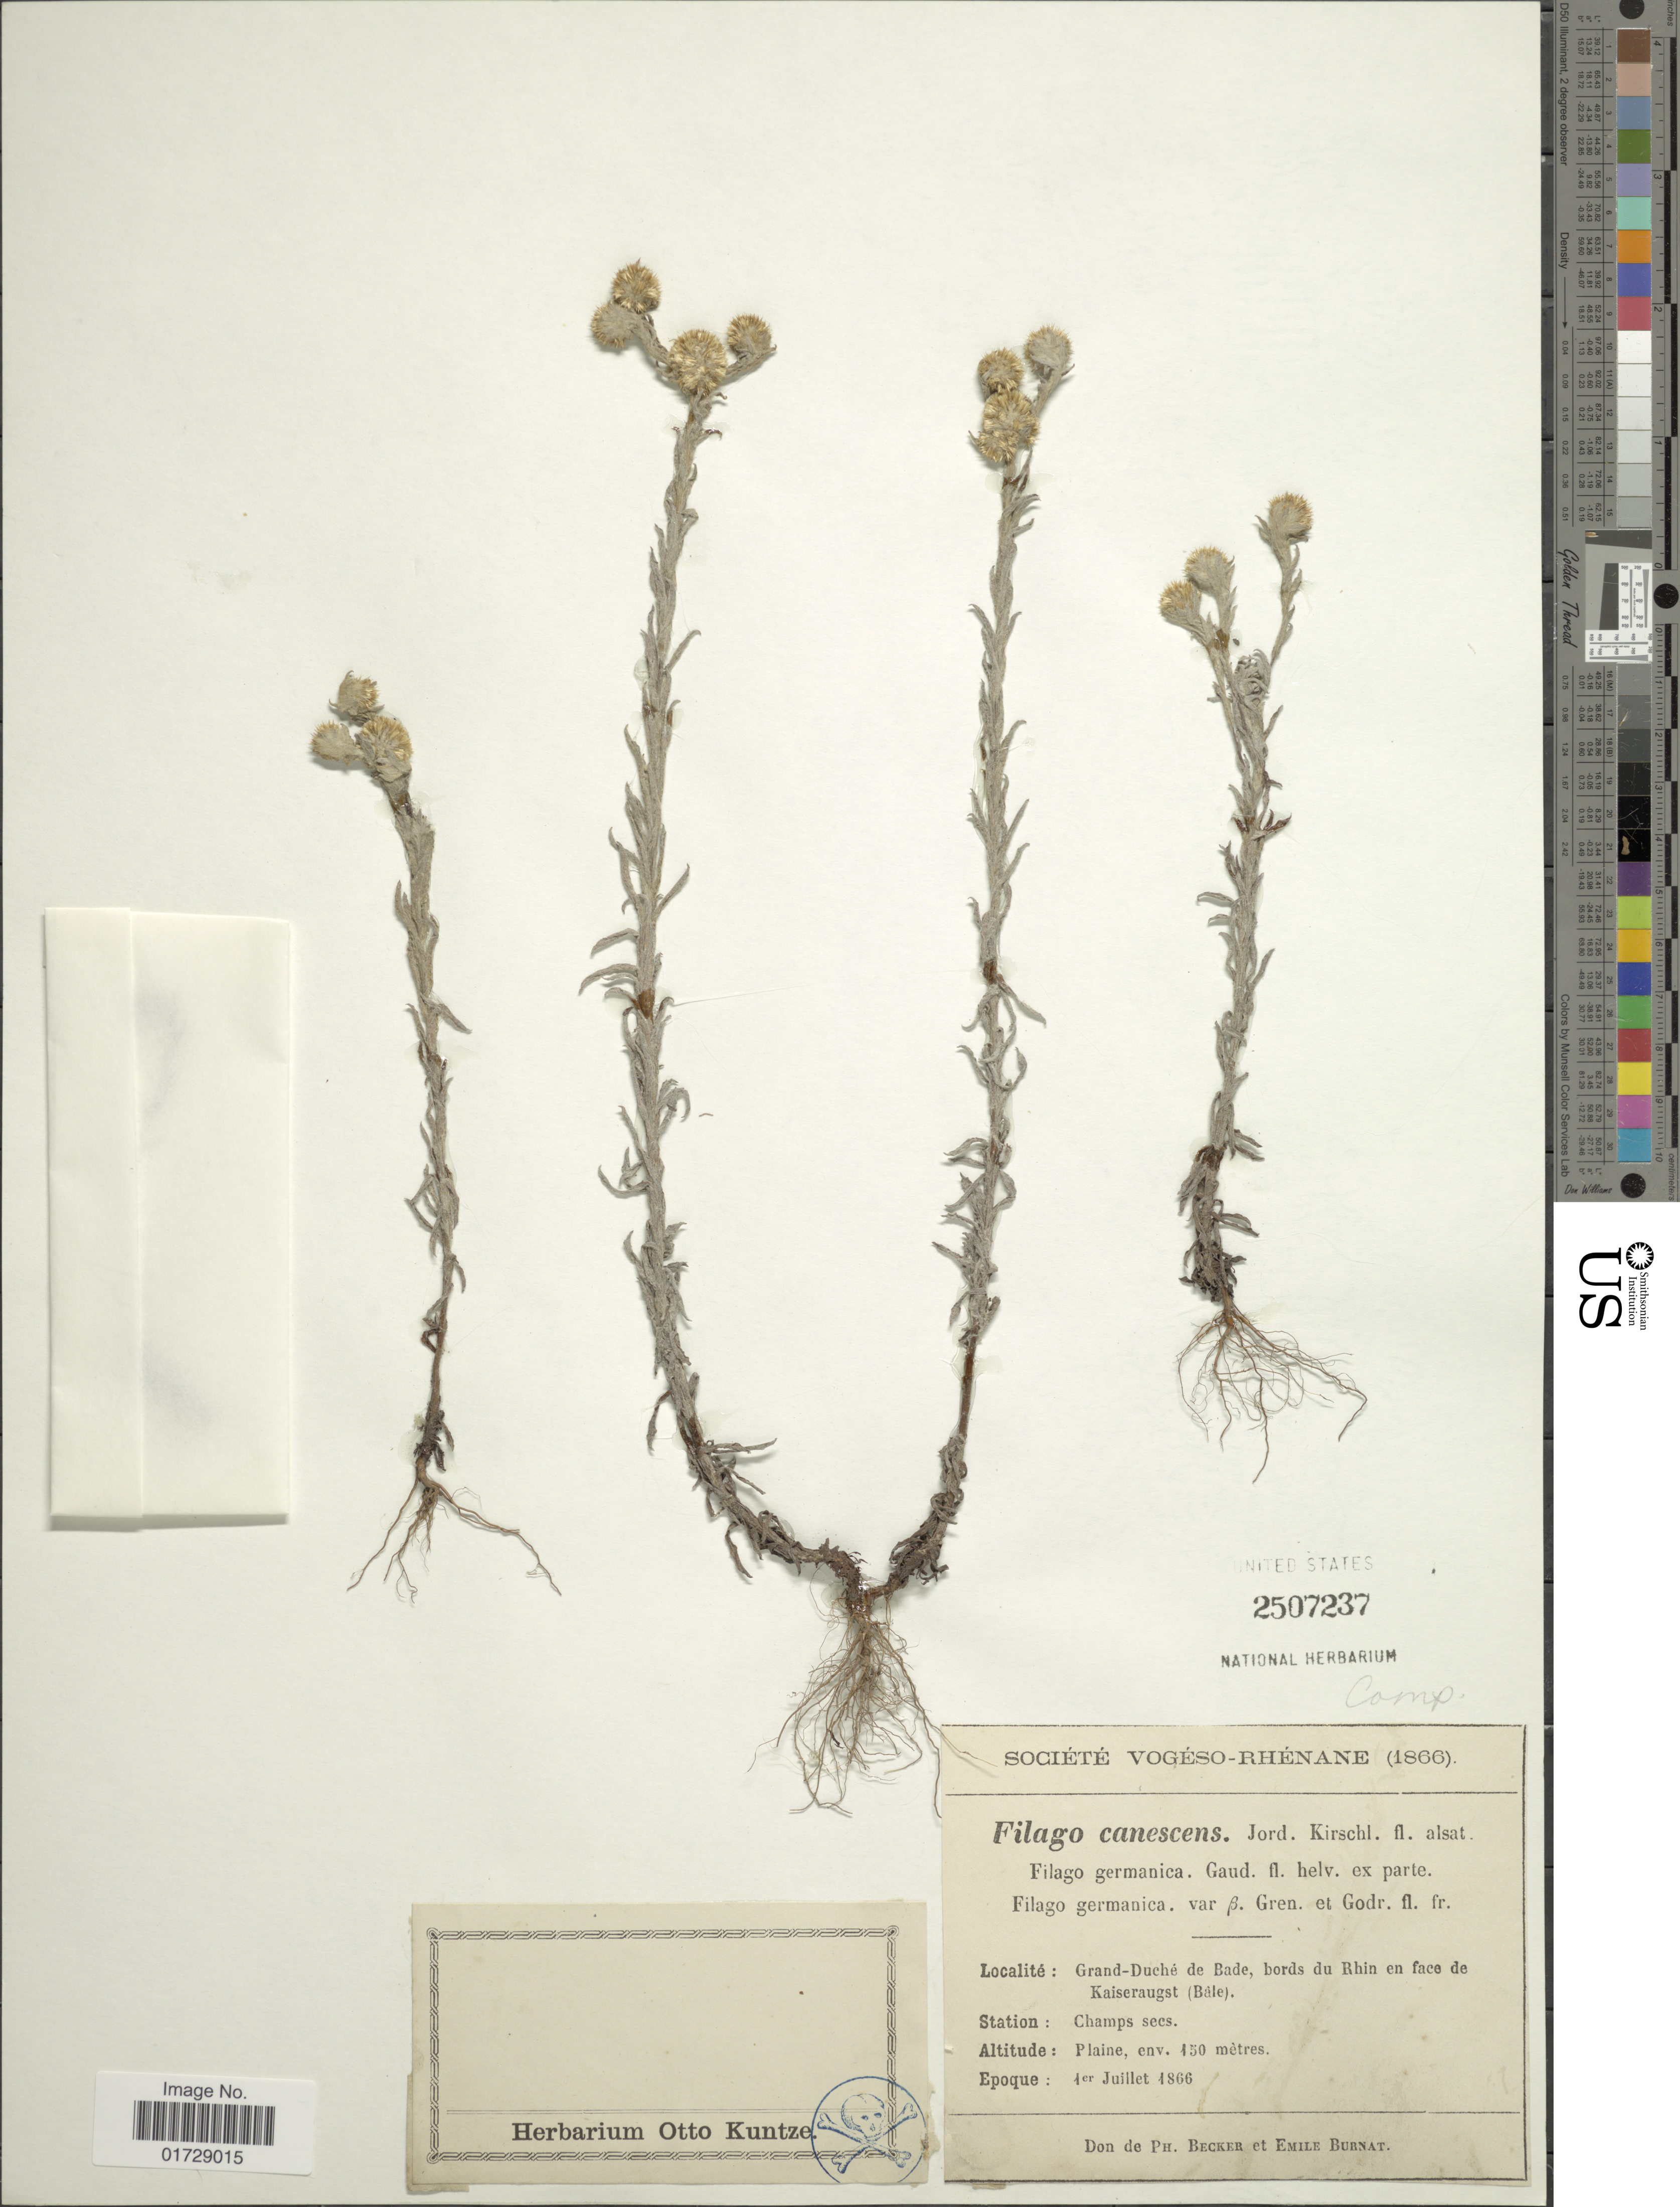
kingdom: Plantae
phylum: Tracheophyta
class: Magnoliopsida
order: Asterales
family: Asteraceae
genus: Filago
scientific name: Filago canescens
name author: G.E. Sm. ex Bab.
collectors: P. Becker & E. Burnat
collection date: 1866-07-04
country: Germany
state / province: Baden-Württemberg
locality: Filago Canescens, Grand-Duche de Bade, bords du Rhin en face de Kaiseraugst (Bale)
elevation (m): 150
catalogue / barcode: US 2507237